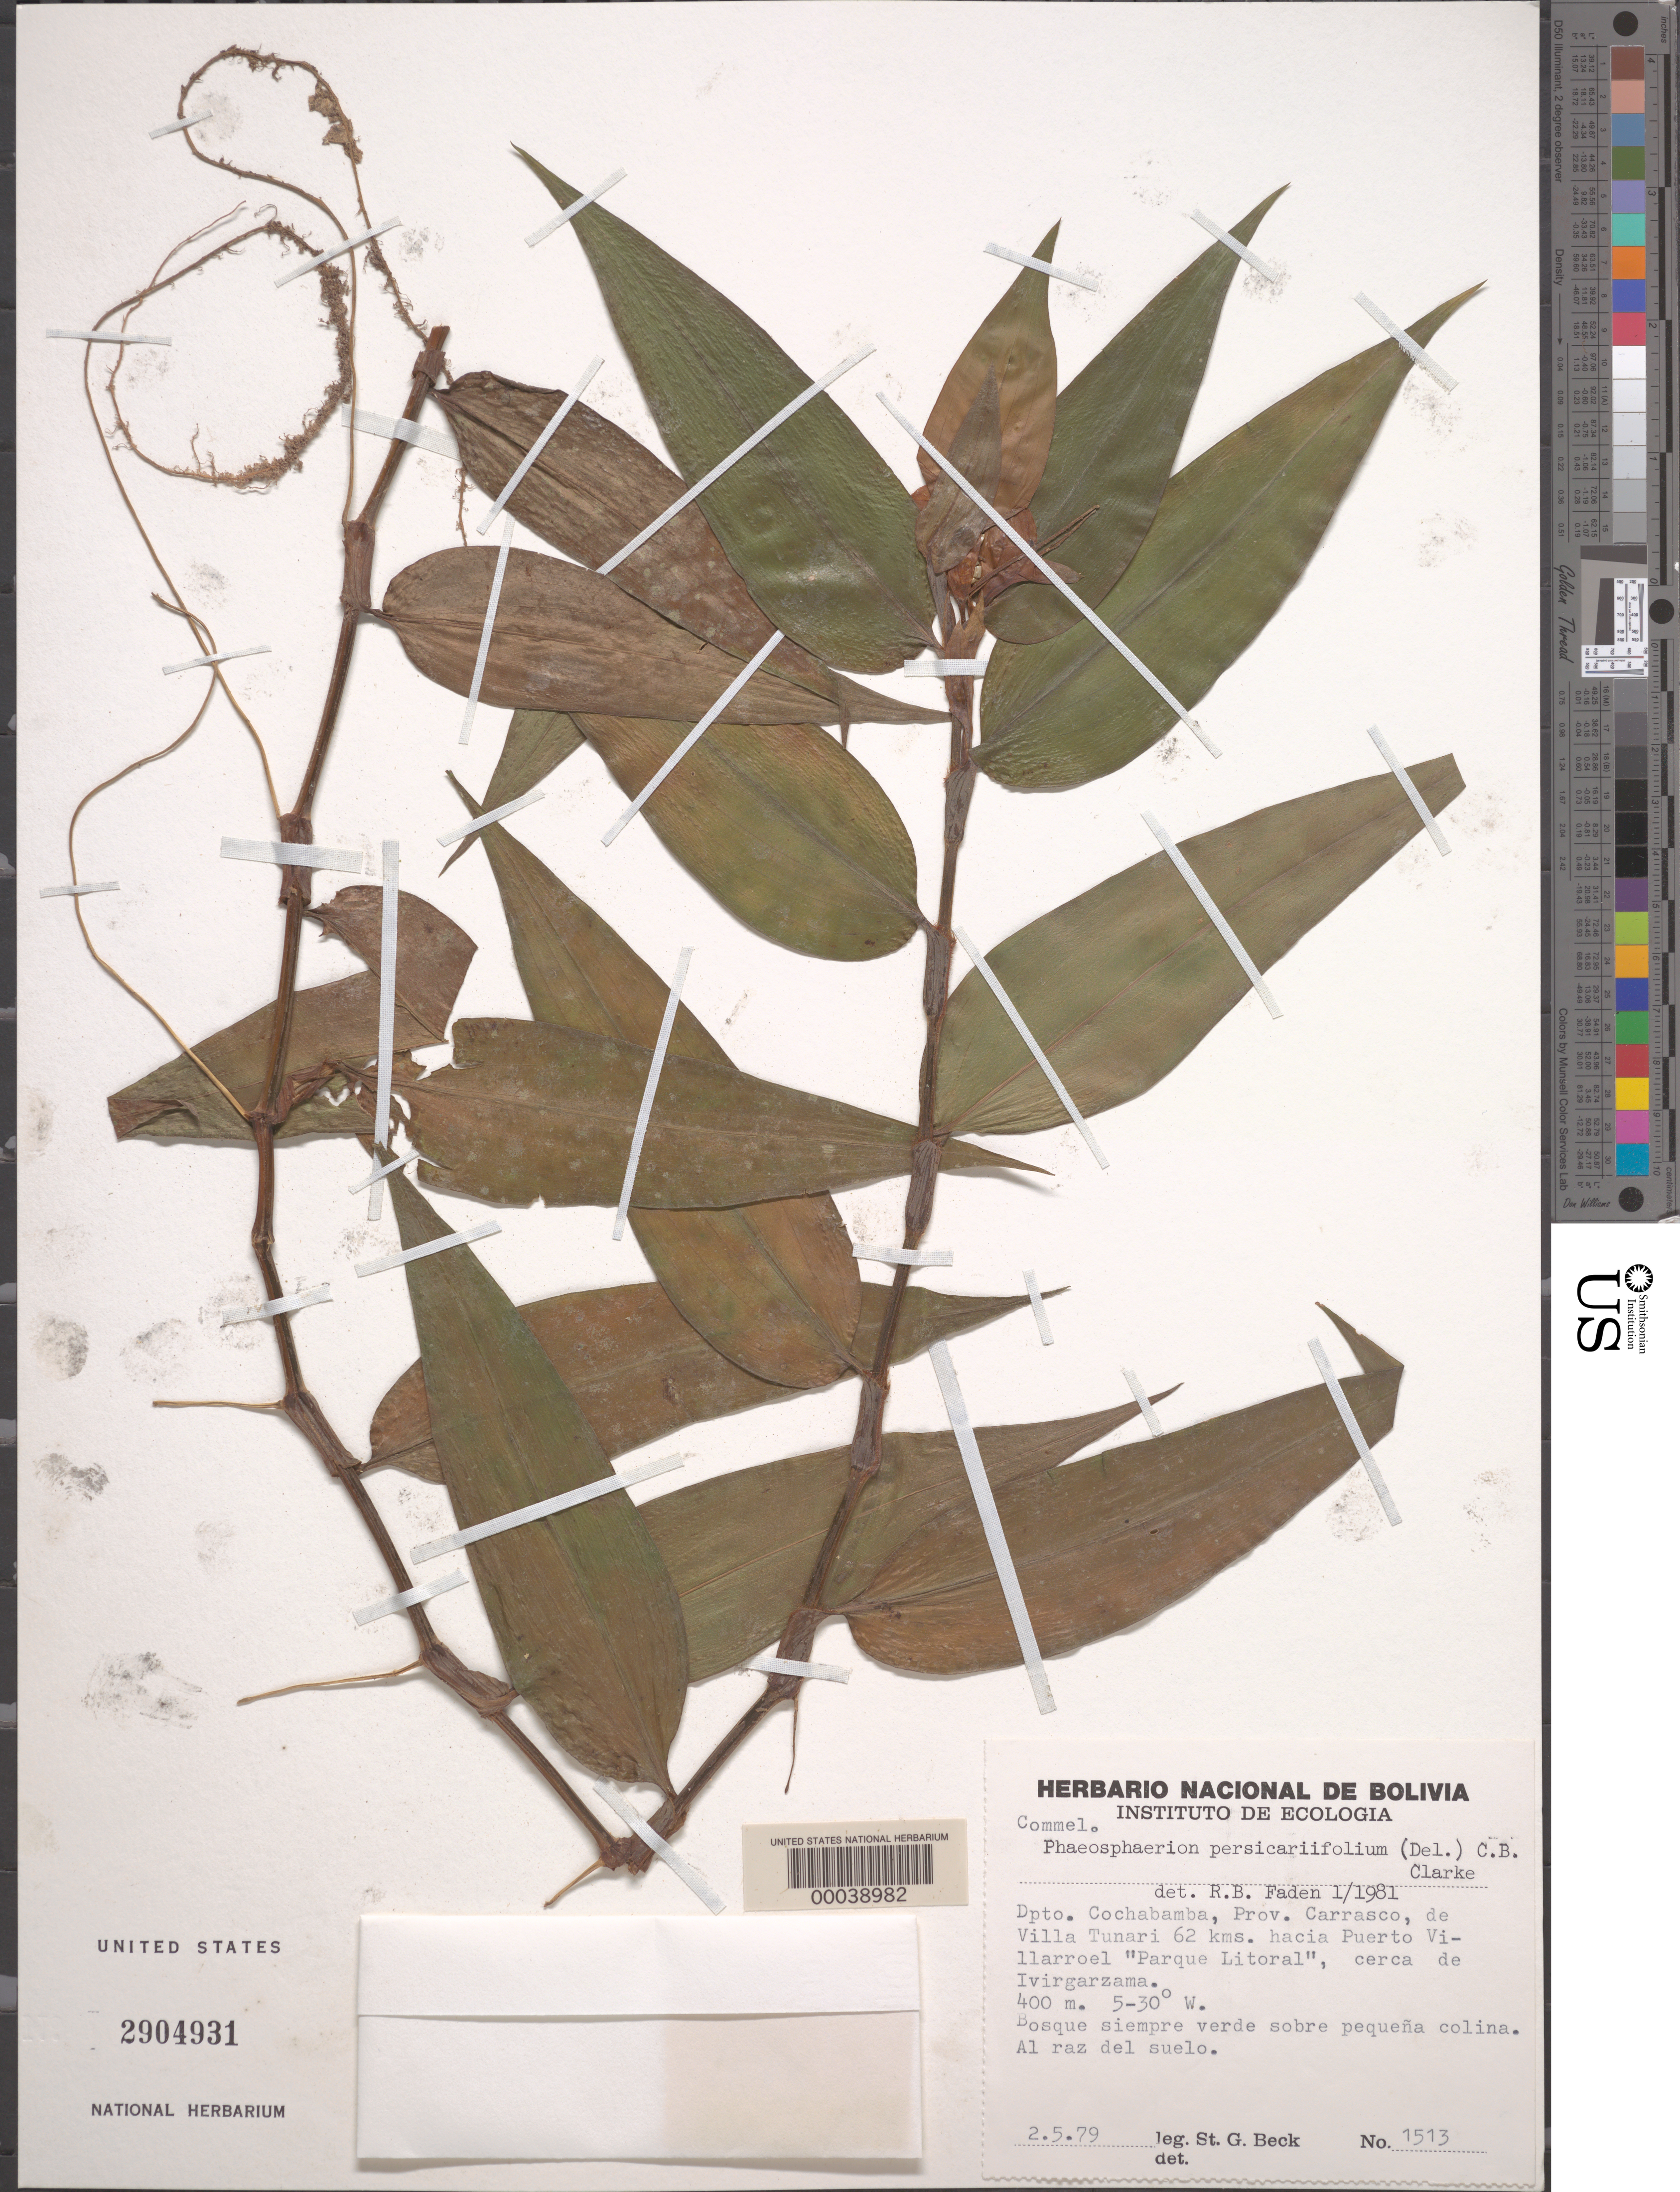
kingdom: Plantae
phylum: Tracheophyta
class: Liliopsida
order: Commelinales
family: Commelinaceae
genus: Commelina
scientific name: Commelina rufipes var. glabrata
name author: (D.R. Hunt) Faden & D.R. Hunt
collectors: S. G. Beck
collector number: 1513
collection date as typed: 05 Feb 1979 or 02 May 1979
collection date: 1979-02-05 or 1979-05-02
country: Bolivia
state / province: Cochabamba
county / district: Carrasco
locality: Villa Tunari 62 kms to Puerto Villarroel "Parque litoral", about Ivirgarzama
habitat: Woods always green above little hill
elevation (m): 400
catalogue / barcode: US 2904931